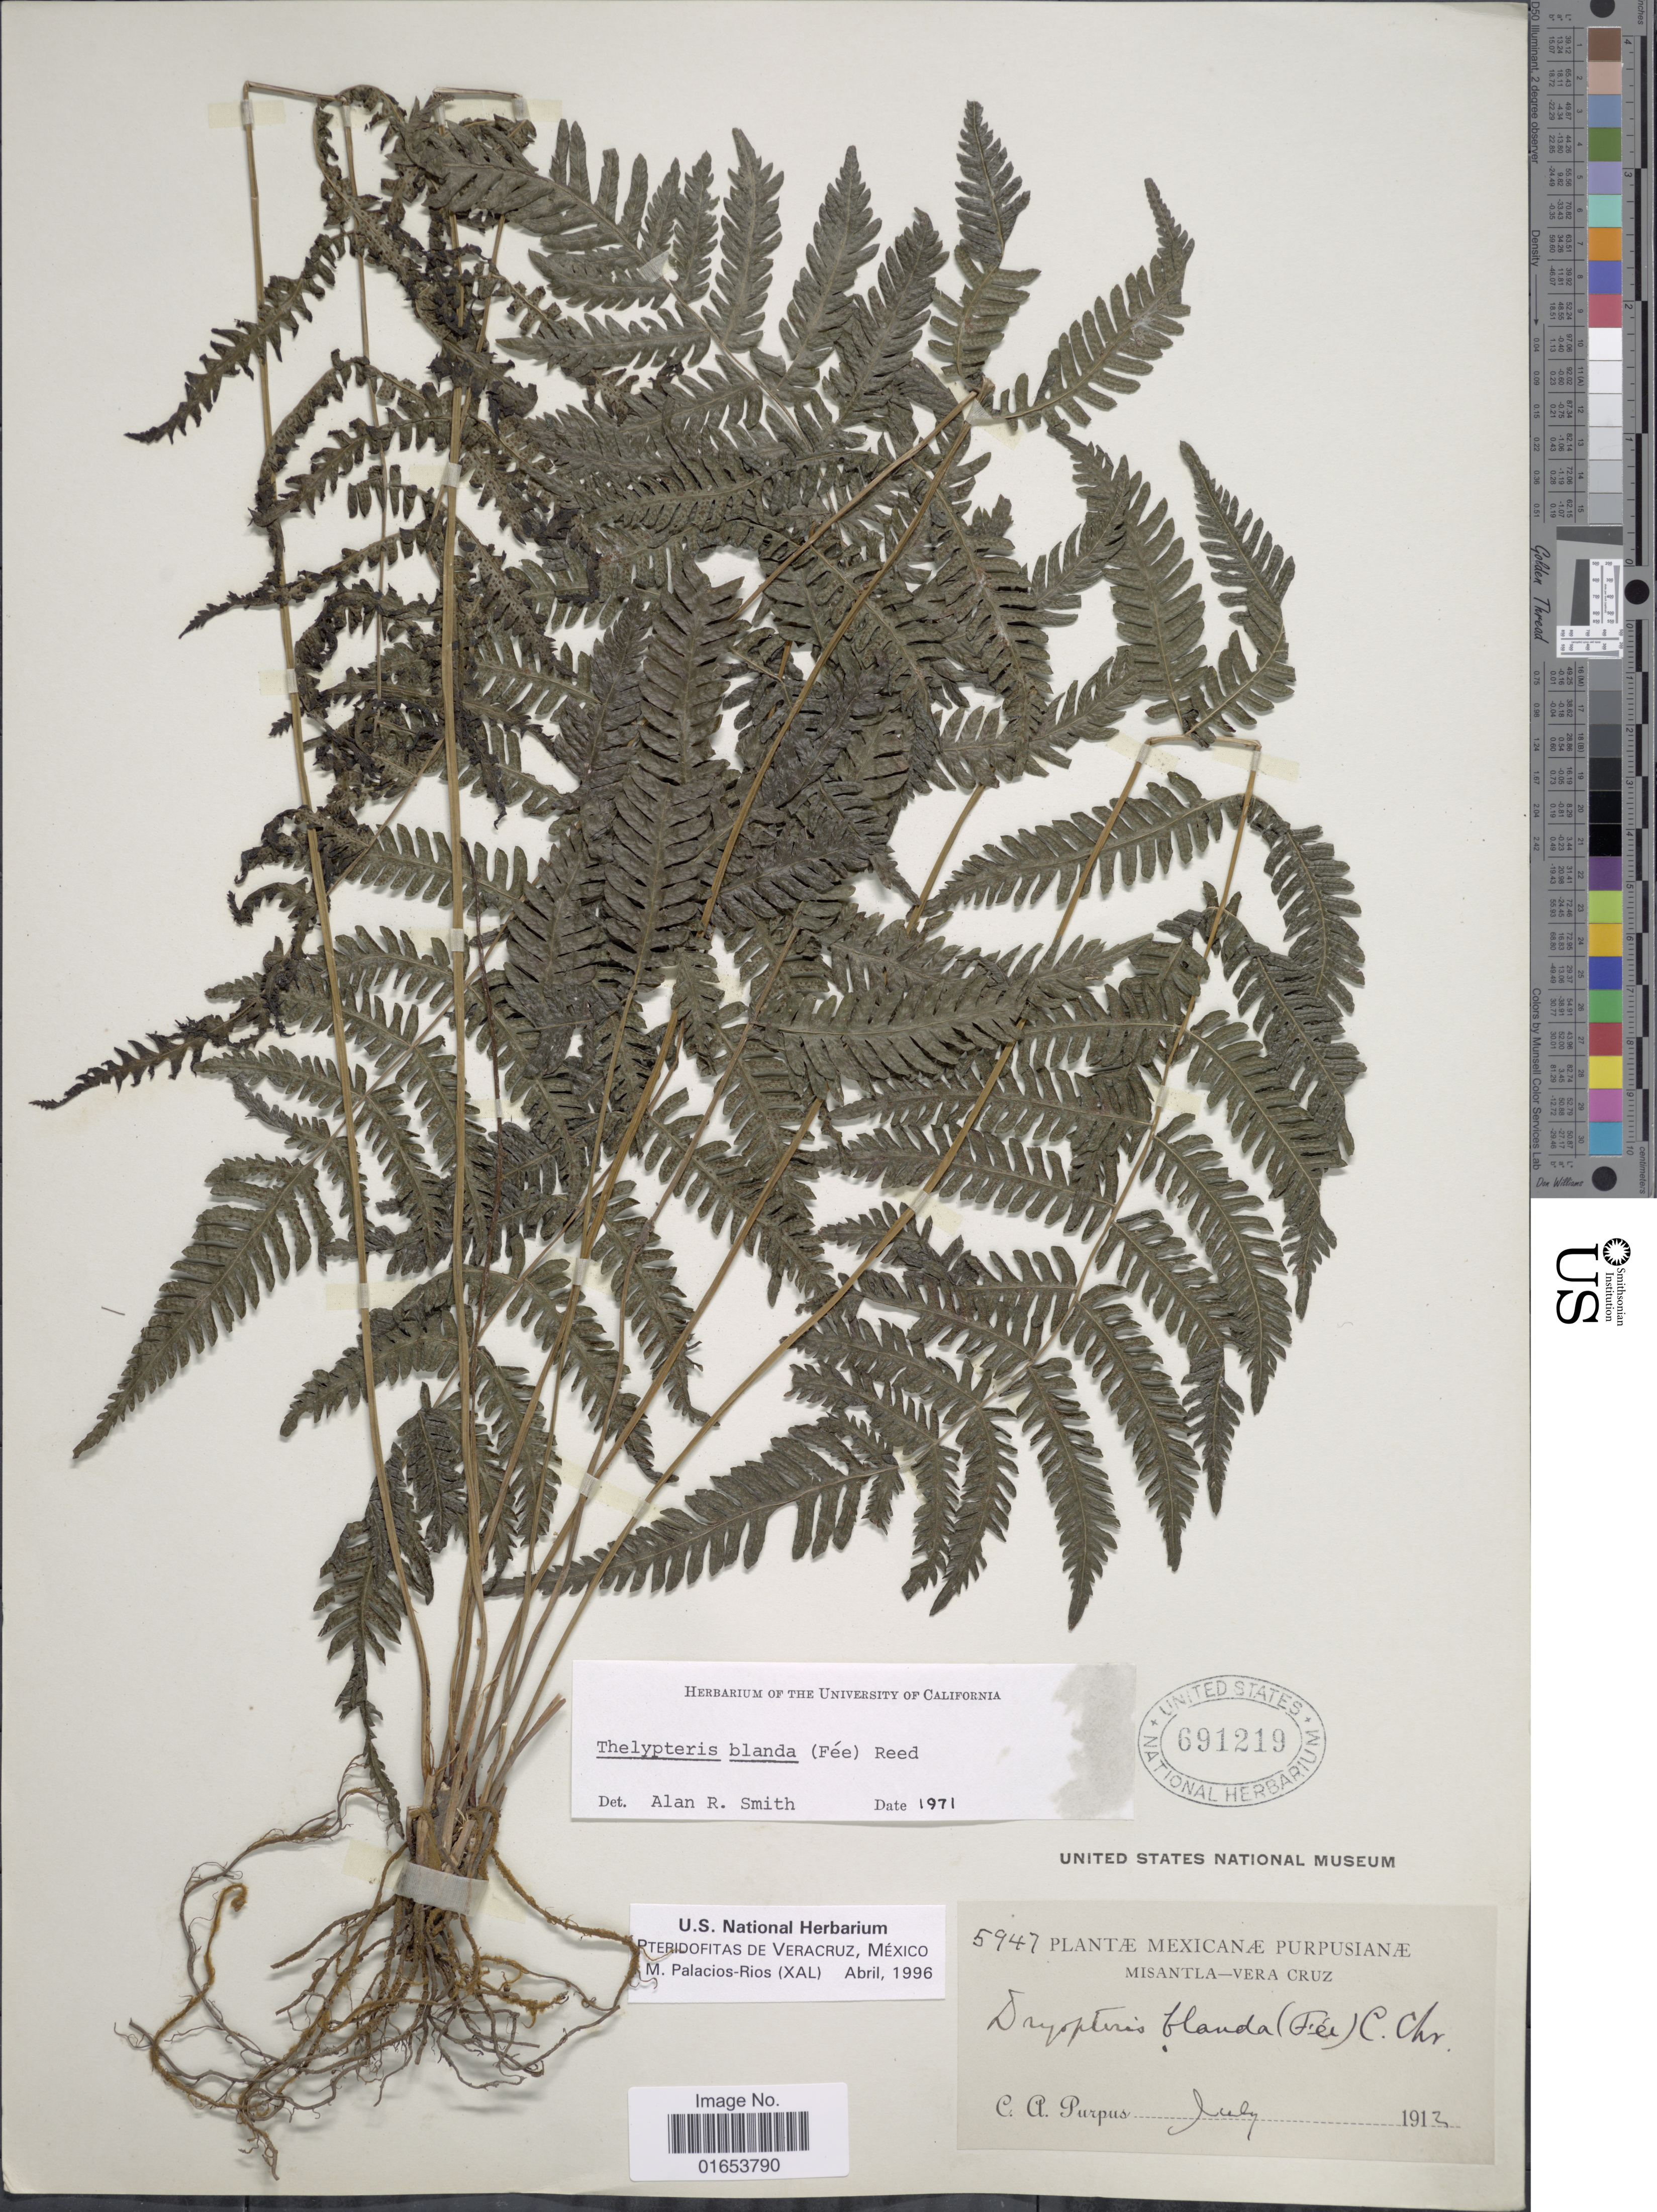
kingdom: Plantae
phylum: Tracheophyta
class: Polypodiopsida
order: Polypodiales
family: Thelypteridaceae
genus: Goniopteris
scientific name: Goniopteris blanda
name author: (Fée) Salino & T.E. Almeida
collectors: C. A. Purpus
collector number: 5947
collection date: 1912-07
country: Mexico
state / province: Veracruz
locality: Mexicanae, Misantla- Vera Cruz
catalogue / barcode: US 691219